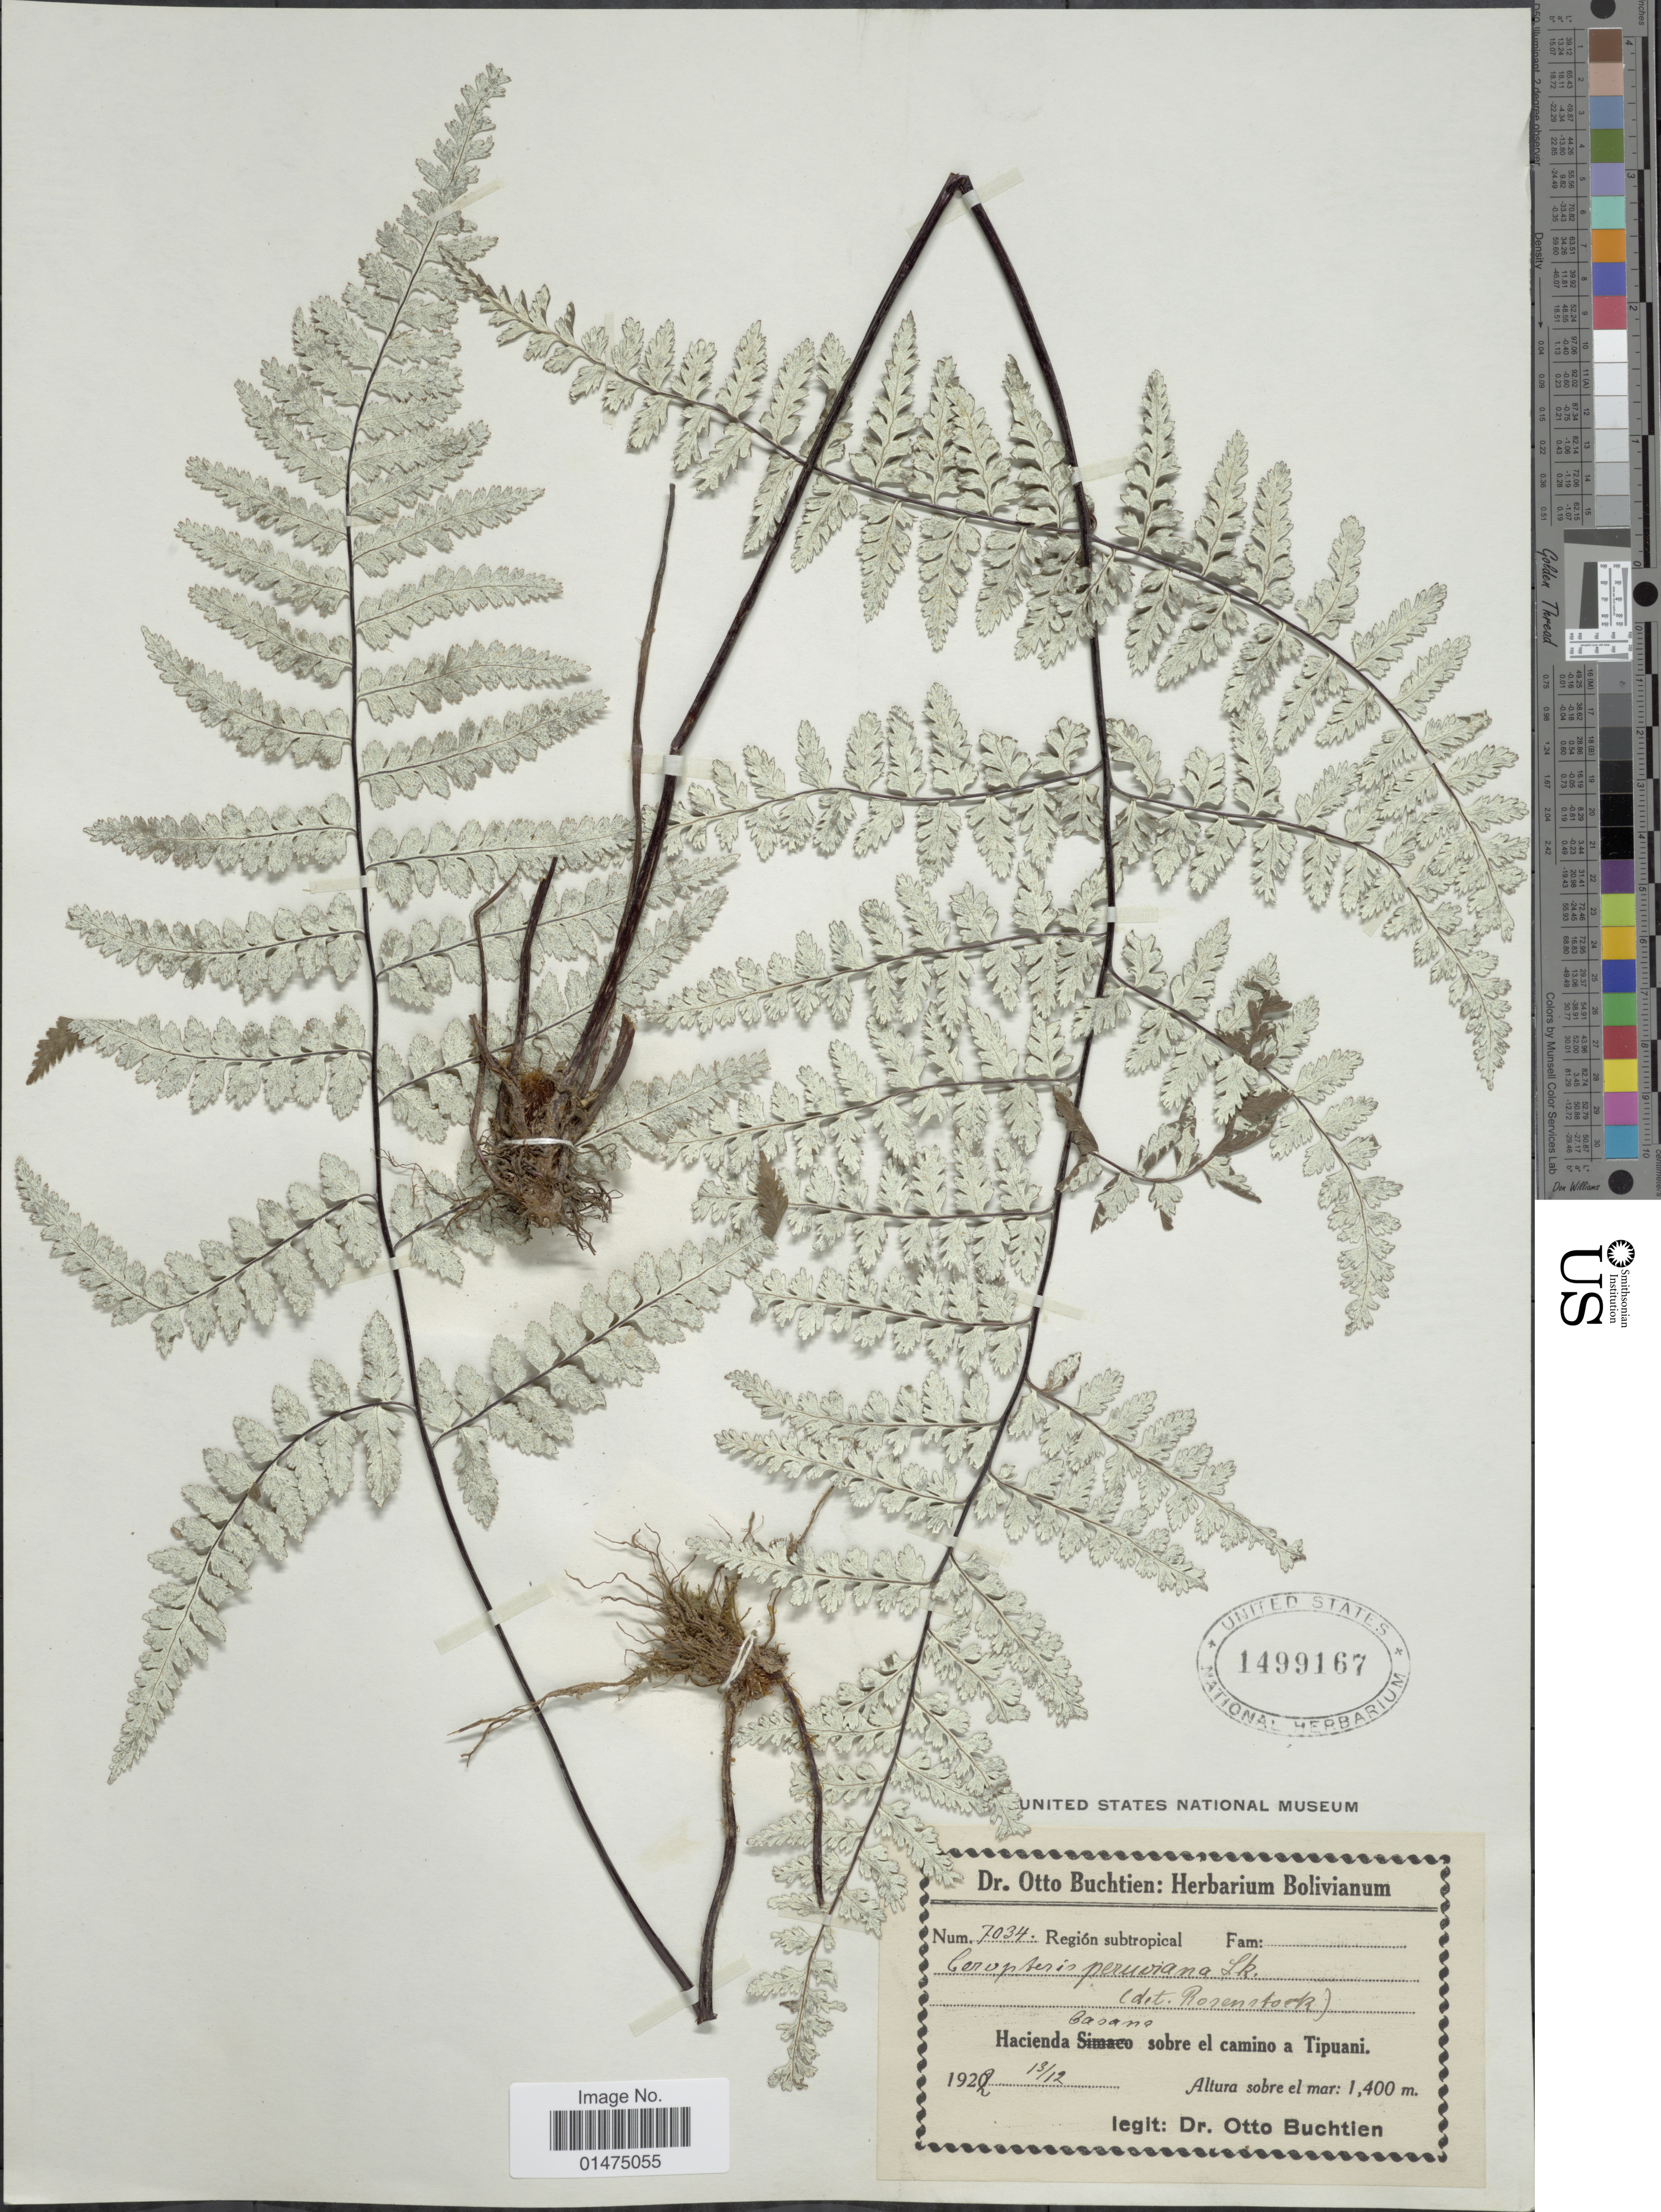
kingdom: Plantae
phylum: Tracheophyta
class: Polypodiopsida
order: Polypodiales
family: Pteridaceae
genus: Pityrogramma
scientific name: Pityrogramma ebenea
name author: (L.) Proctor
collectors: O. Buchtien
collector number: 7034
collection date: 1922-12-13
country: Bolivia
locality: Hacienda Casama sobre el camino a Tipuani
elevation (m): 1400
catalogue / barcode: US 1499167